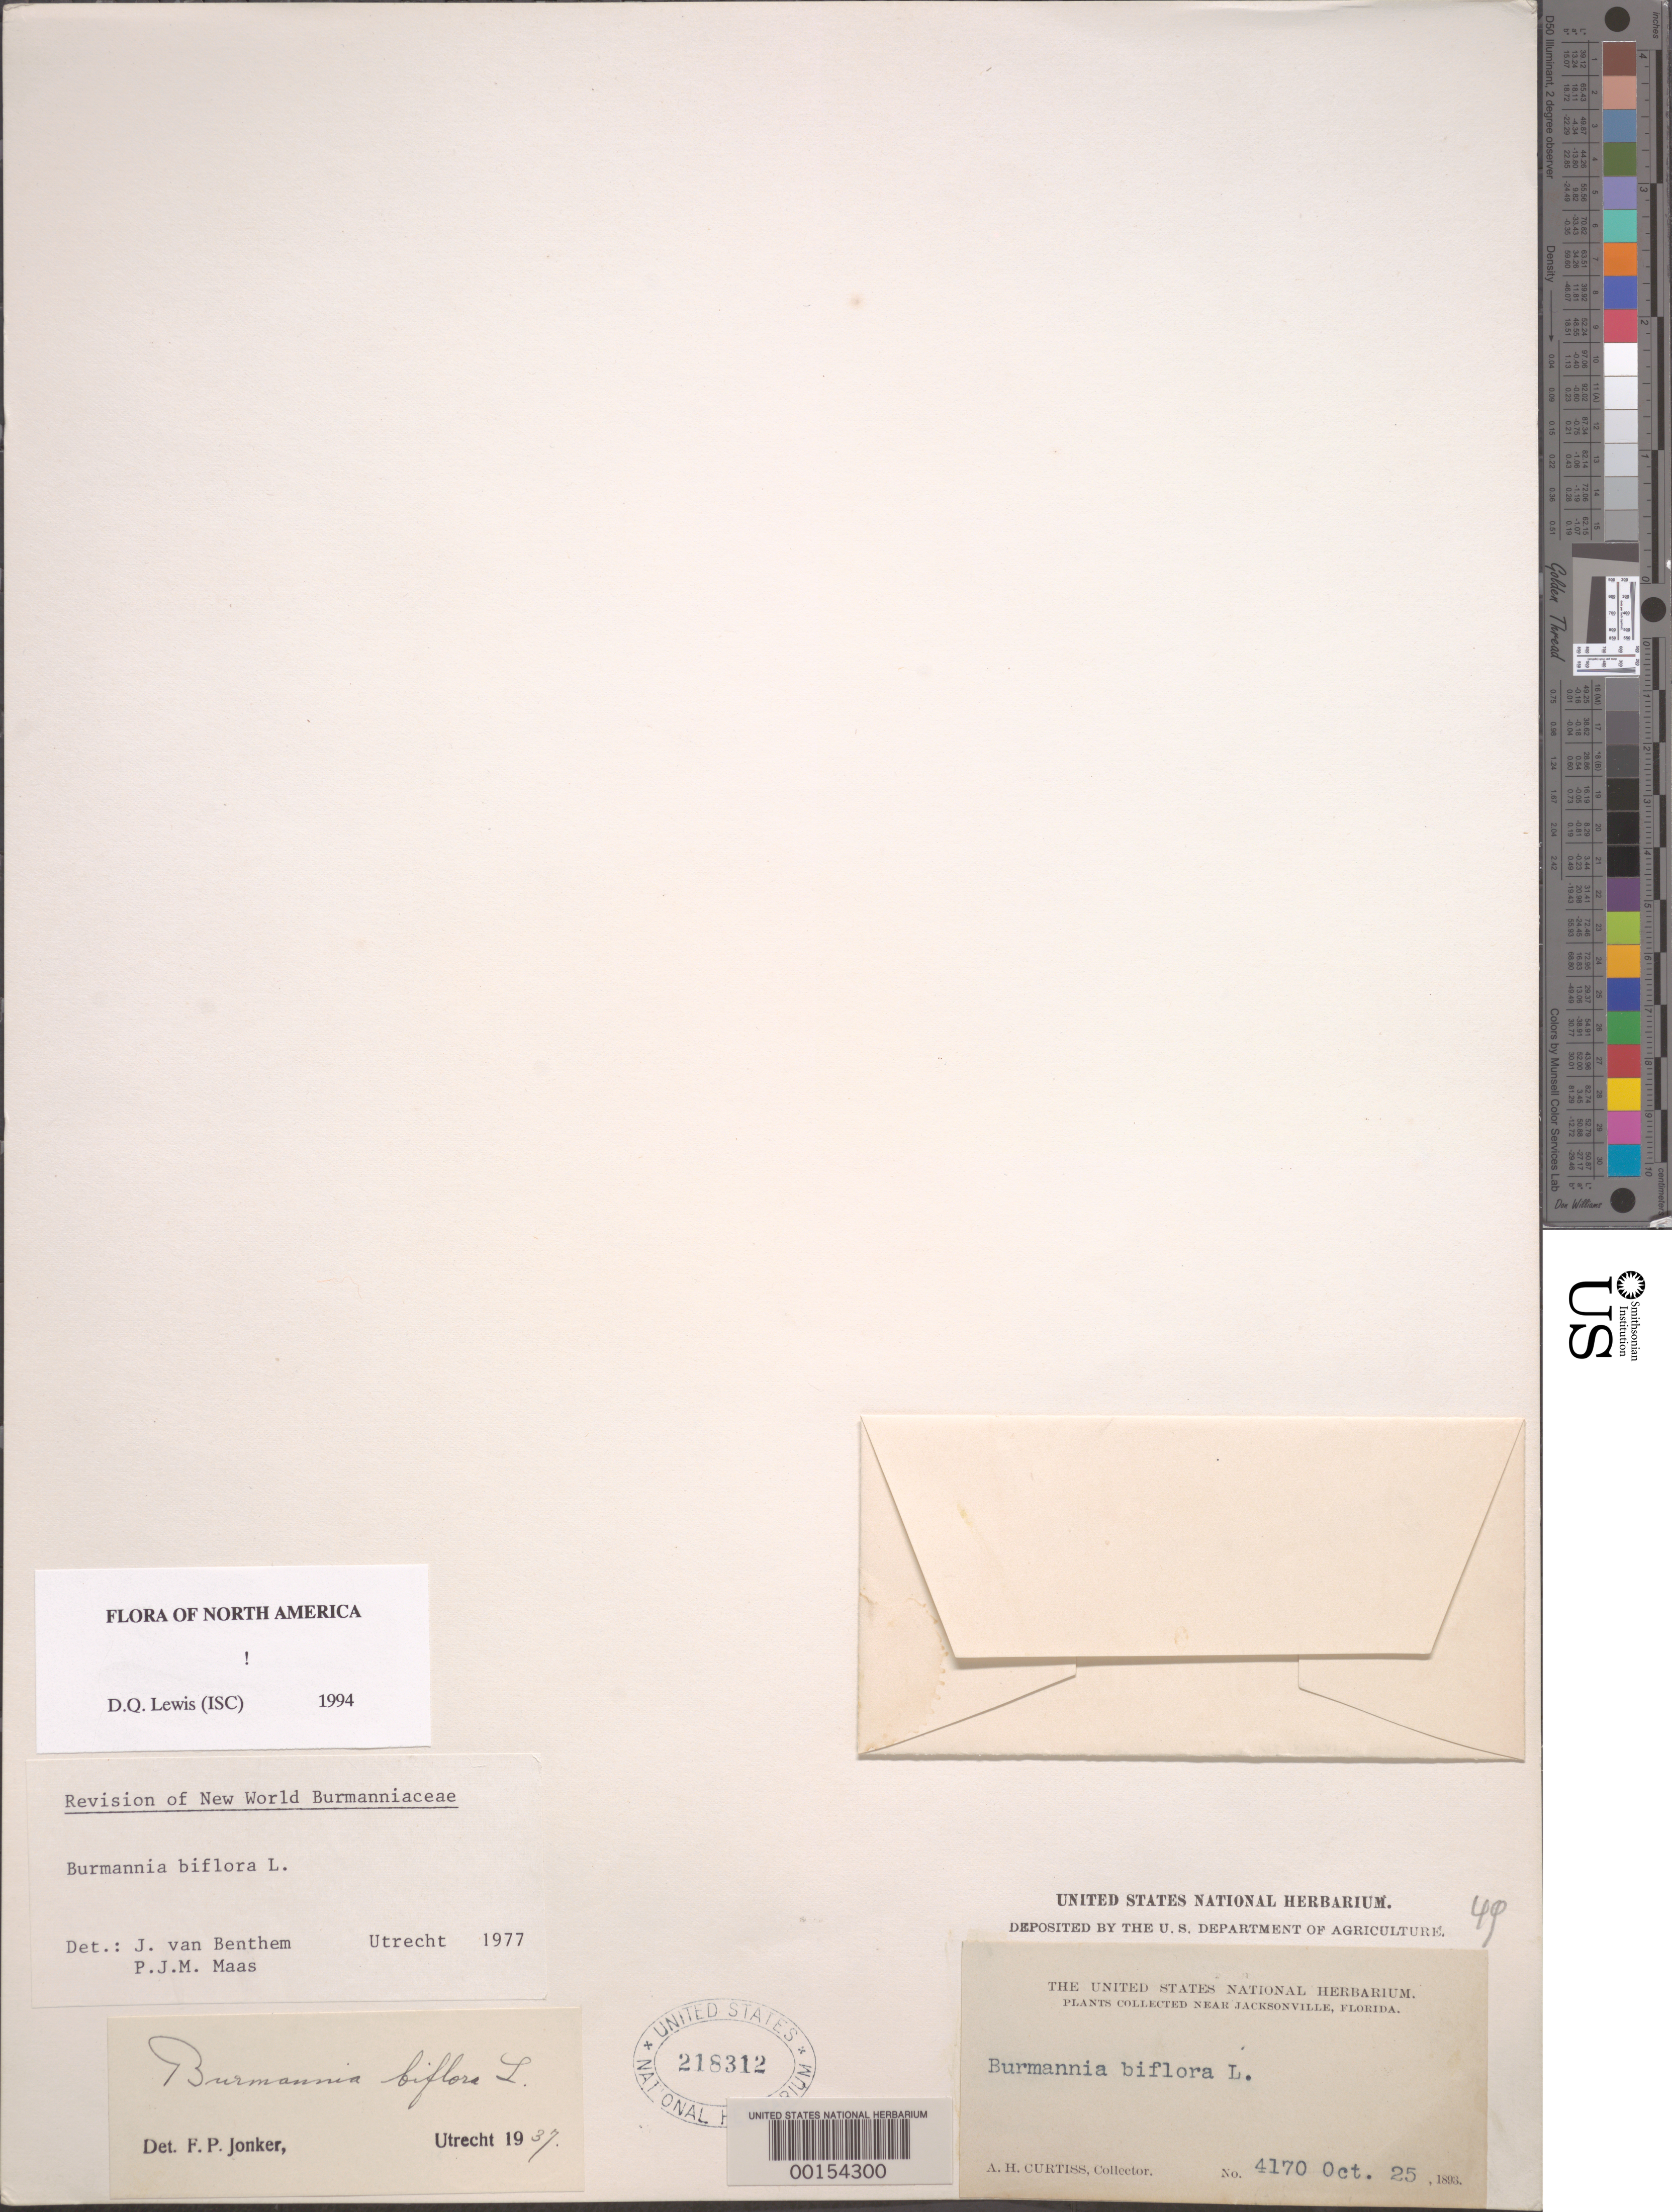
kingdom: Plantae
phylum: Tracheophyta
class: Liliopsida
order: Dioscoreales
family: Burmanniaceae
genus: Burmannia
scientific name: Burmannia biflora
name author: L.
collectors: A. H. Curtiss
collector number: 4170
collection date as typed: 25 Oct 1893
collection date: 1893-10-25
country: United States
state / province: Florida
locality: Jacksonville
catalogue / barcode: US 218312